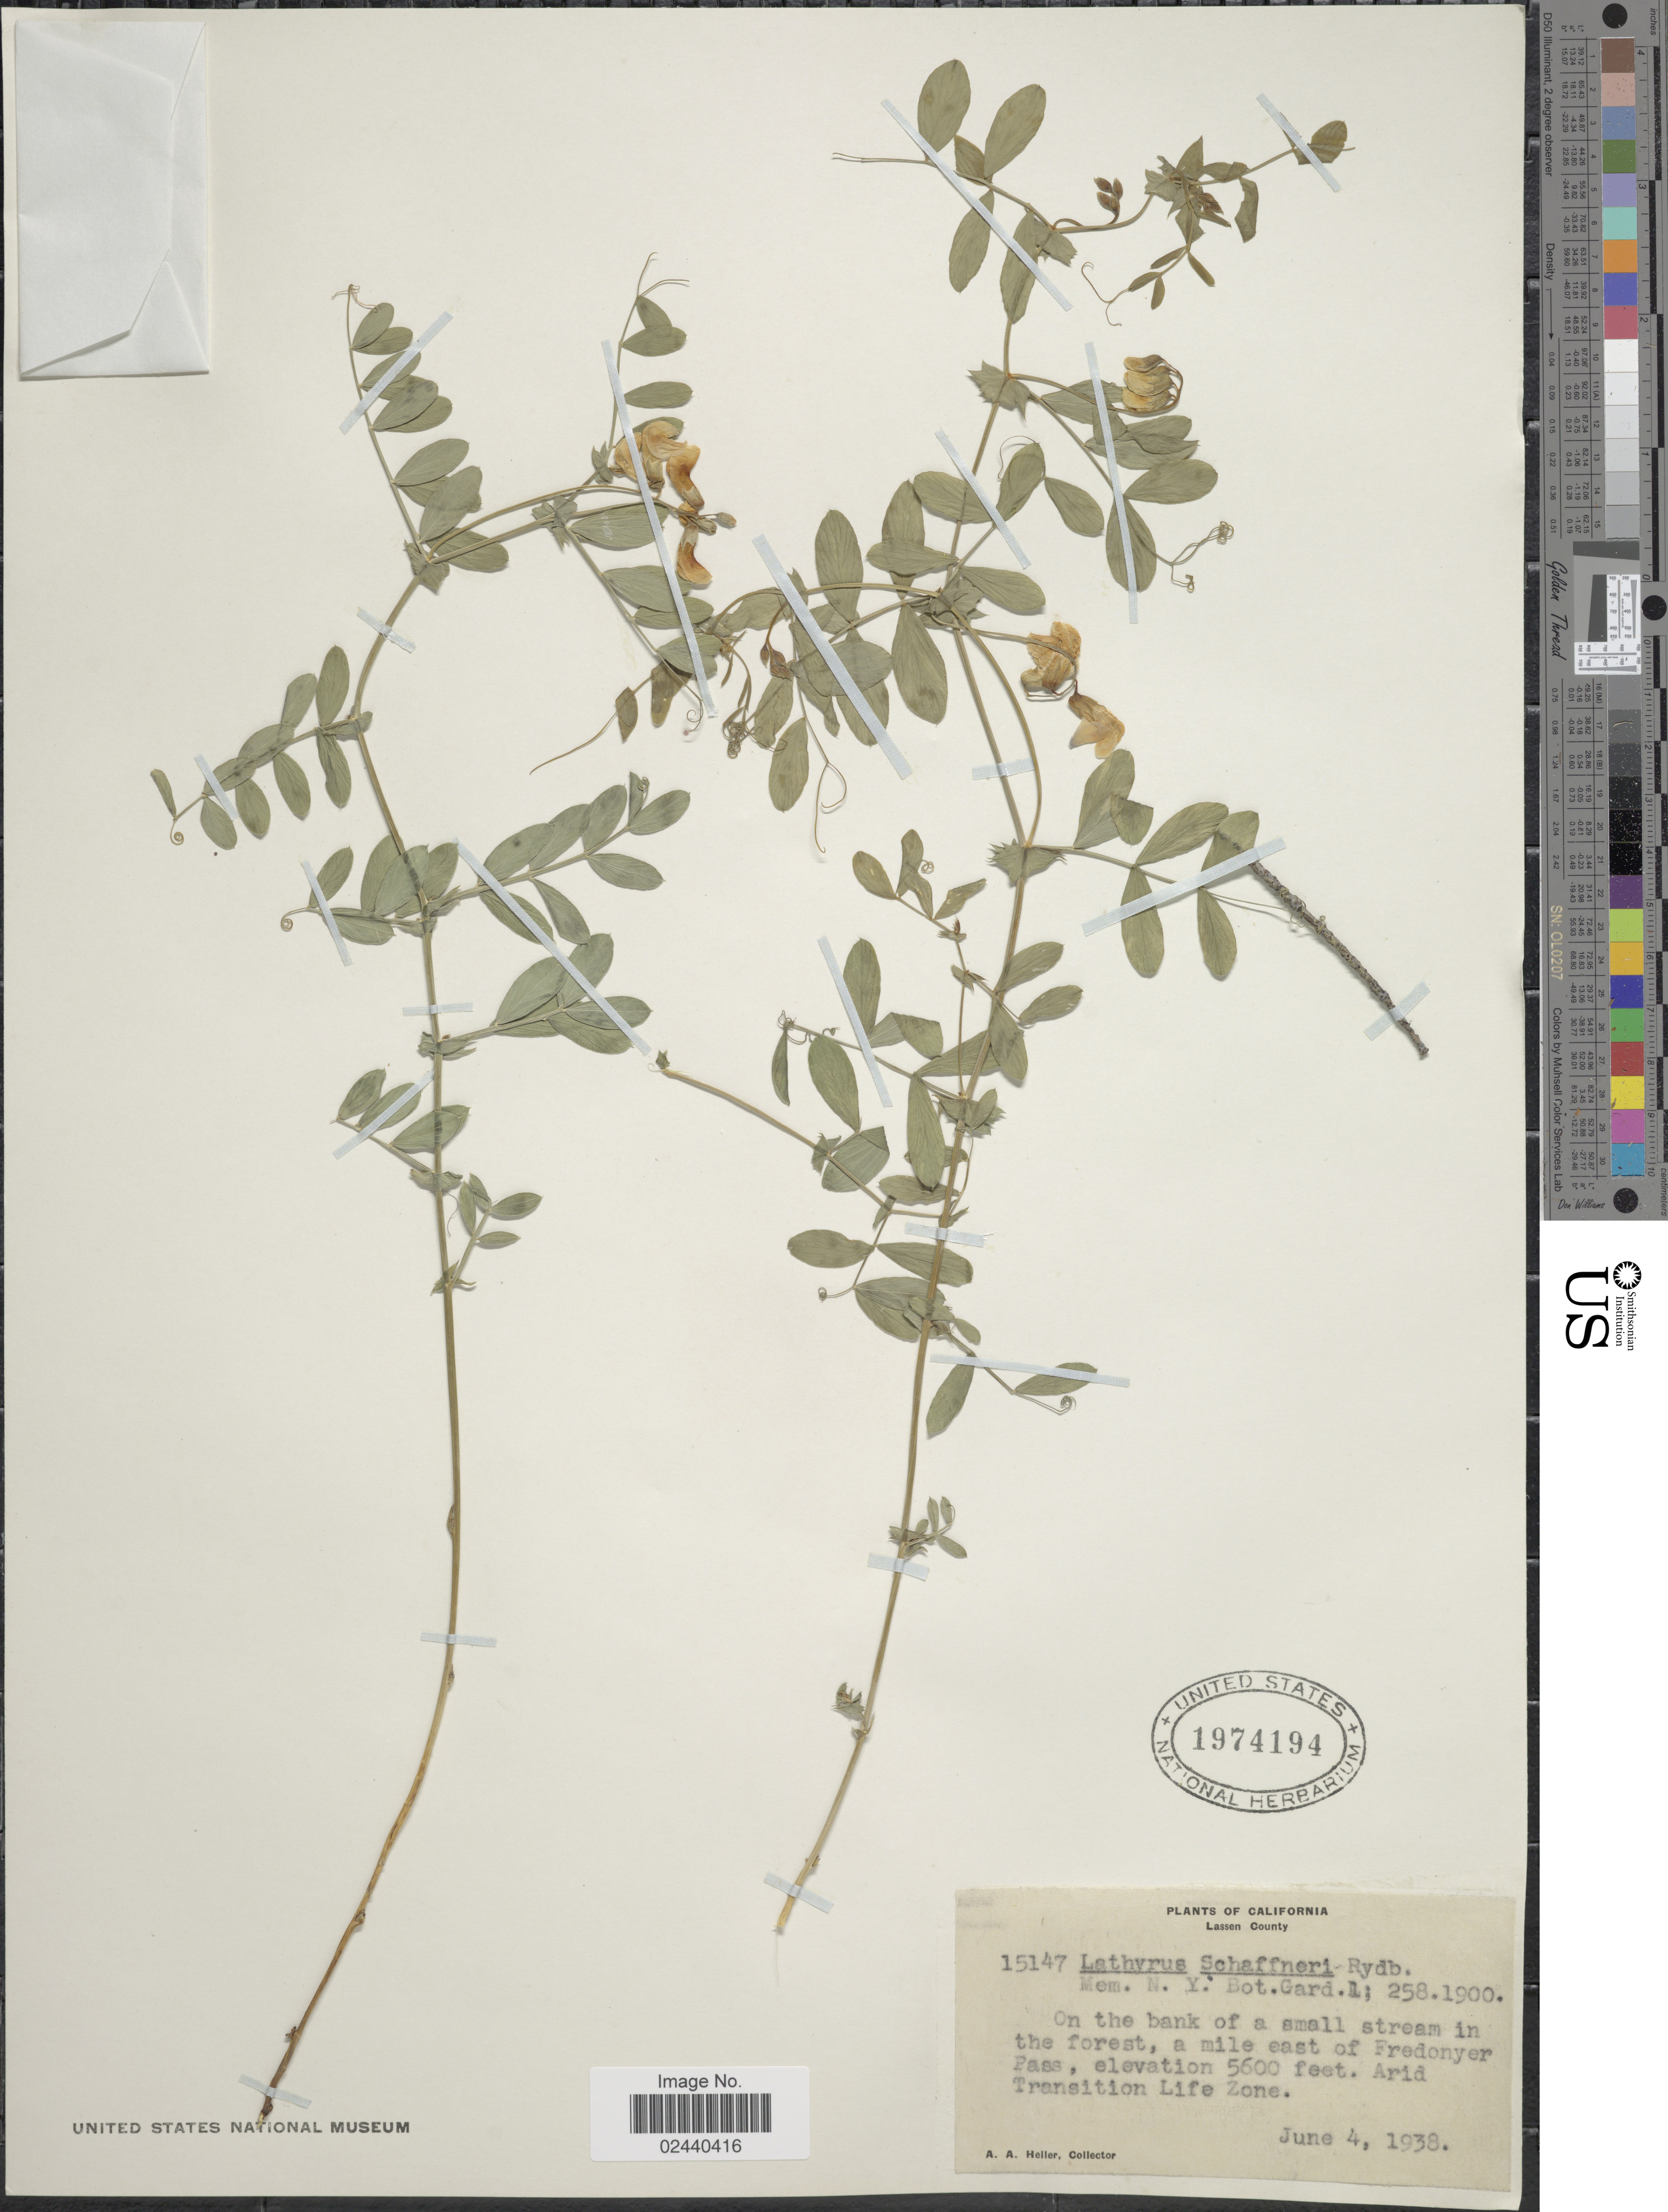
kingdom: Plantae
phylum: Tracheophyta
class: Magnoliopsida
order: Fabales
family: Fabaceae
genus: Lathyrus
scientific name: Lathyrus brownii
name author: Eastw.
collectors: A. A. Heller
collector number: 15147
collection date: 1938-06-04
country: United States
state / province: California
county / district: Lassen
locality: Lassen County. On the bank of a small stream in the forest, a mile east of Fredonyer Pass, Arid Transition Life Zone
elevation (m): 1707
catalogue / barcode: US 1974194